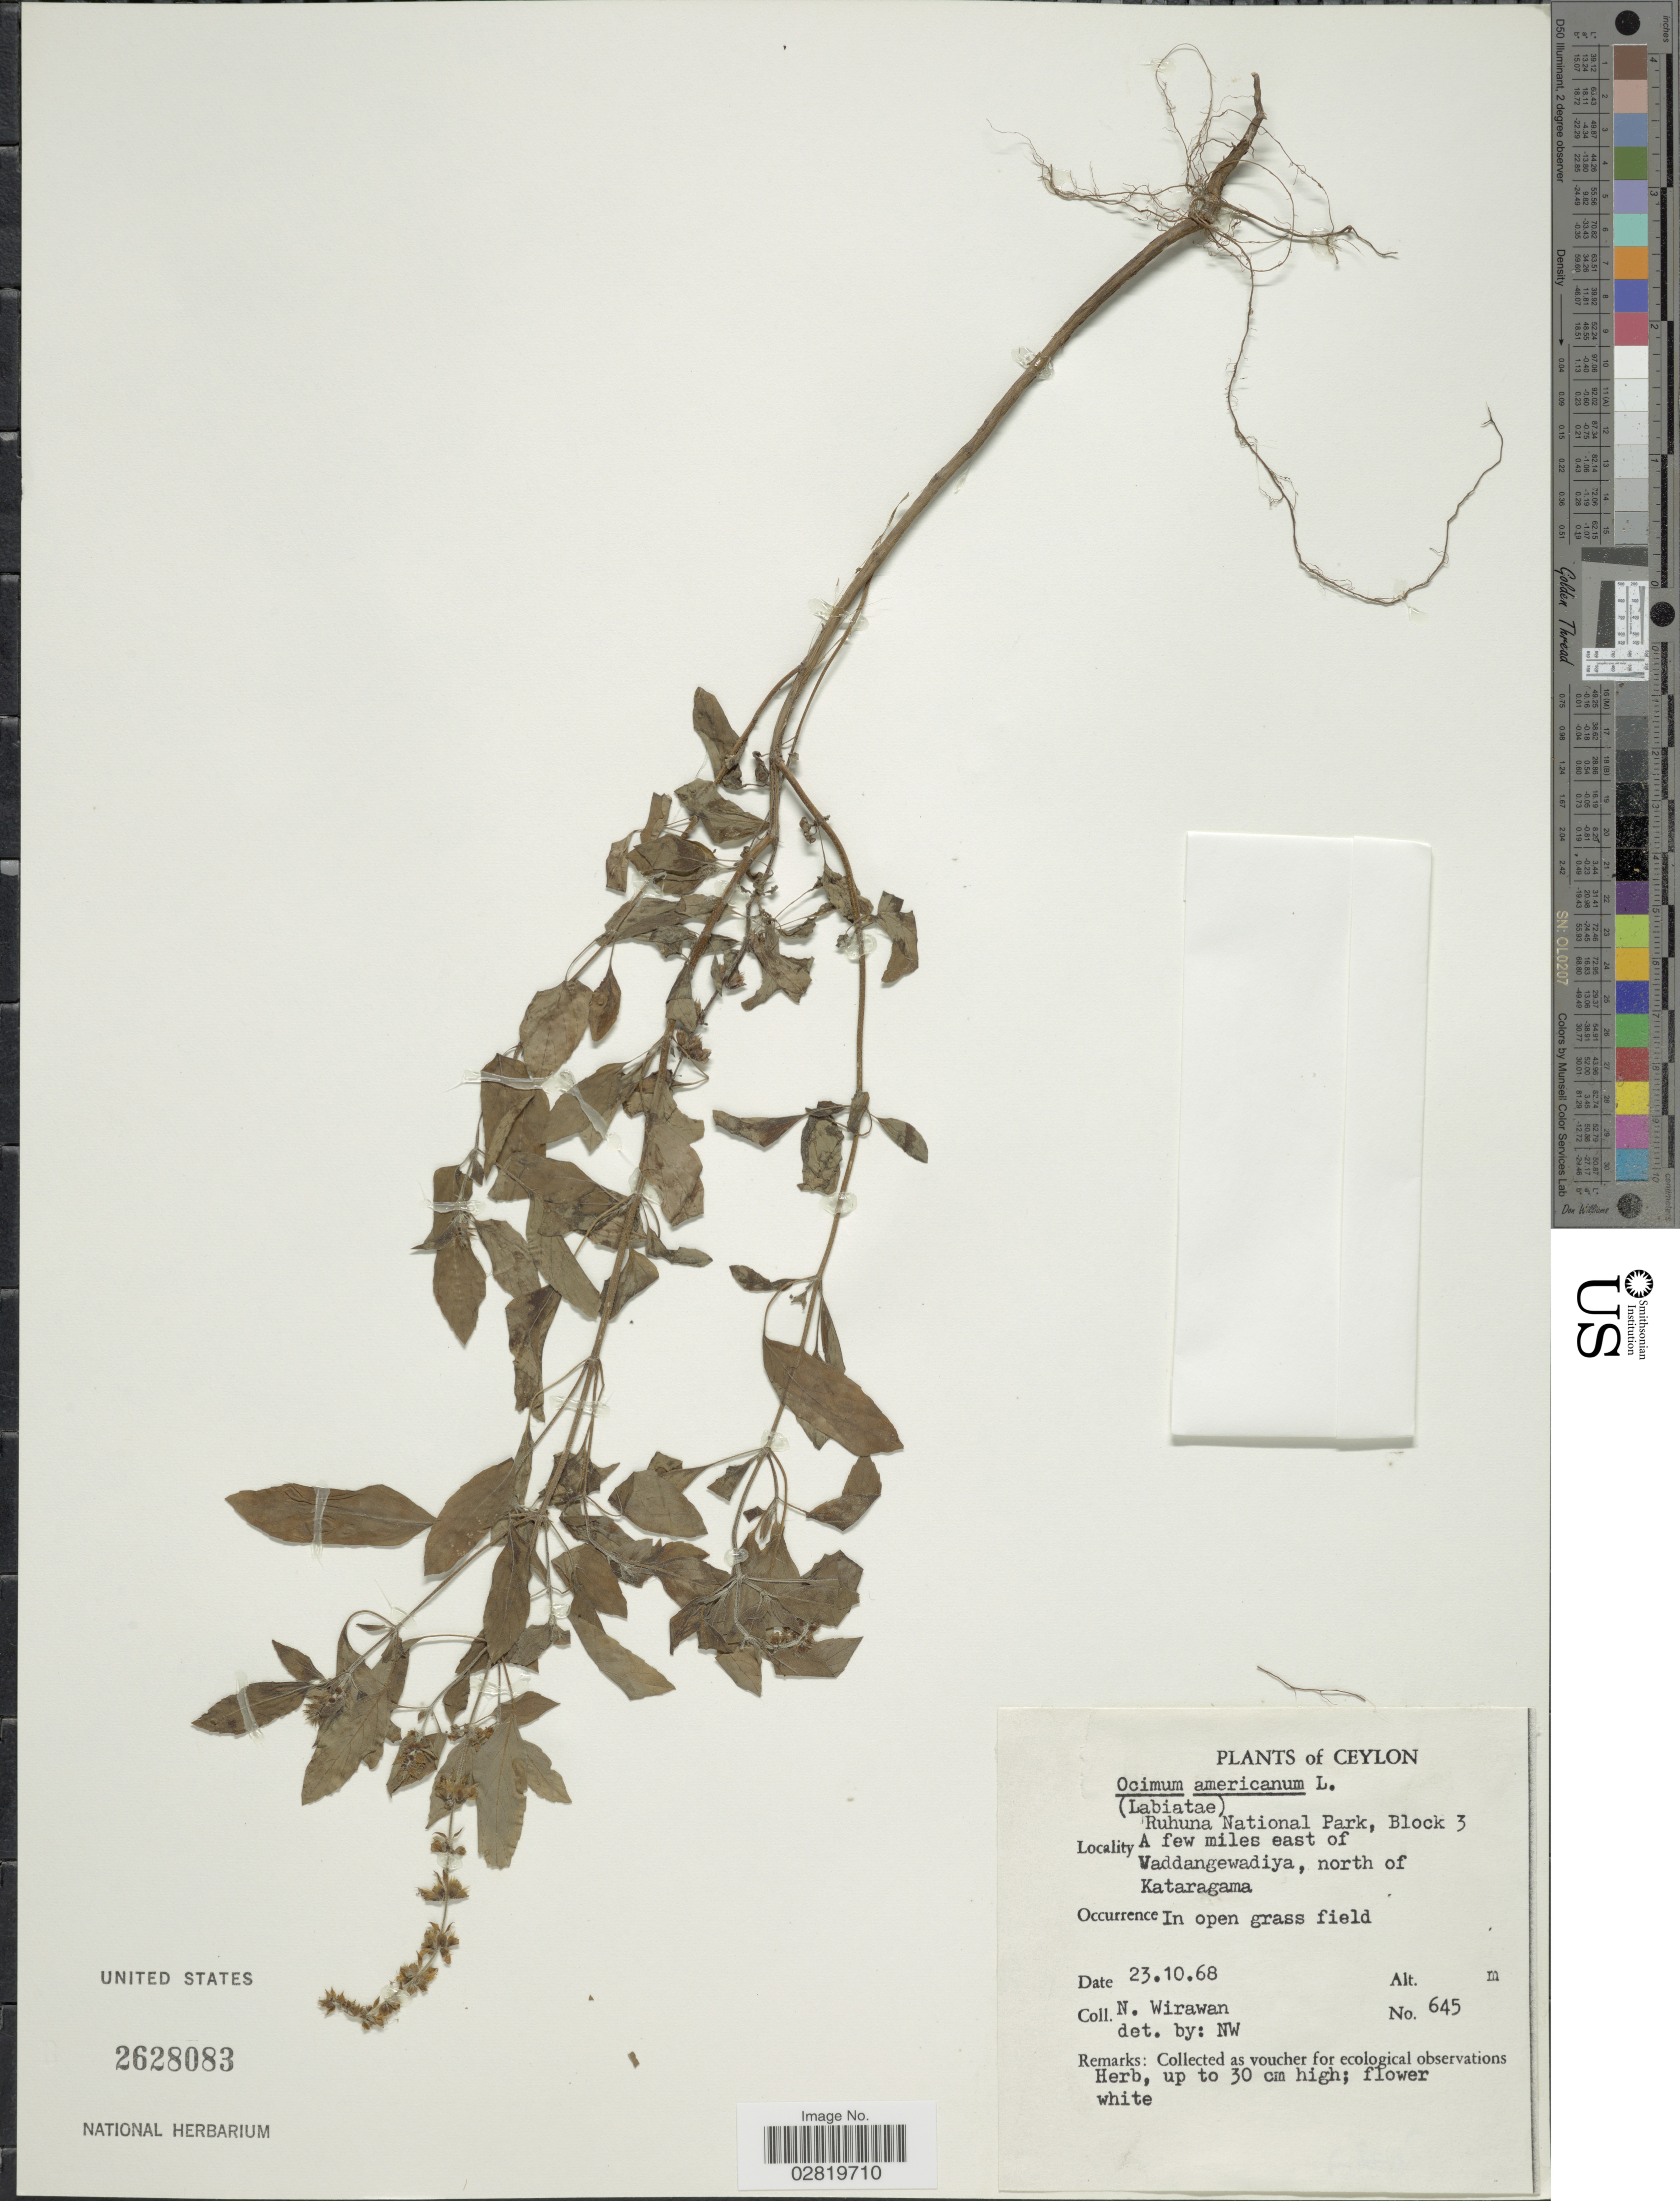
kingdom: Plantae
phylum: Tracheophyta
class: Magnoliopsida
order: Lamiales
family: Lamiaceae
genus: Ocimum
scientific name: Ocimum americanum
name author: L.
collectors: N. Wirawan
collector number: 645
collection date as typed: Transcribed d/m/y: 23/10/68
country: Sri Lanka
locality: Ceylon, A few miles east of Vaddangewadiya, north of Kataragama.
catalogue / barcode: US 2628083